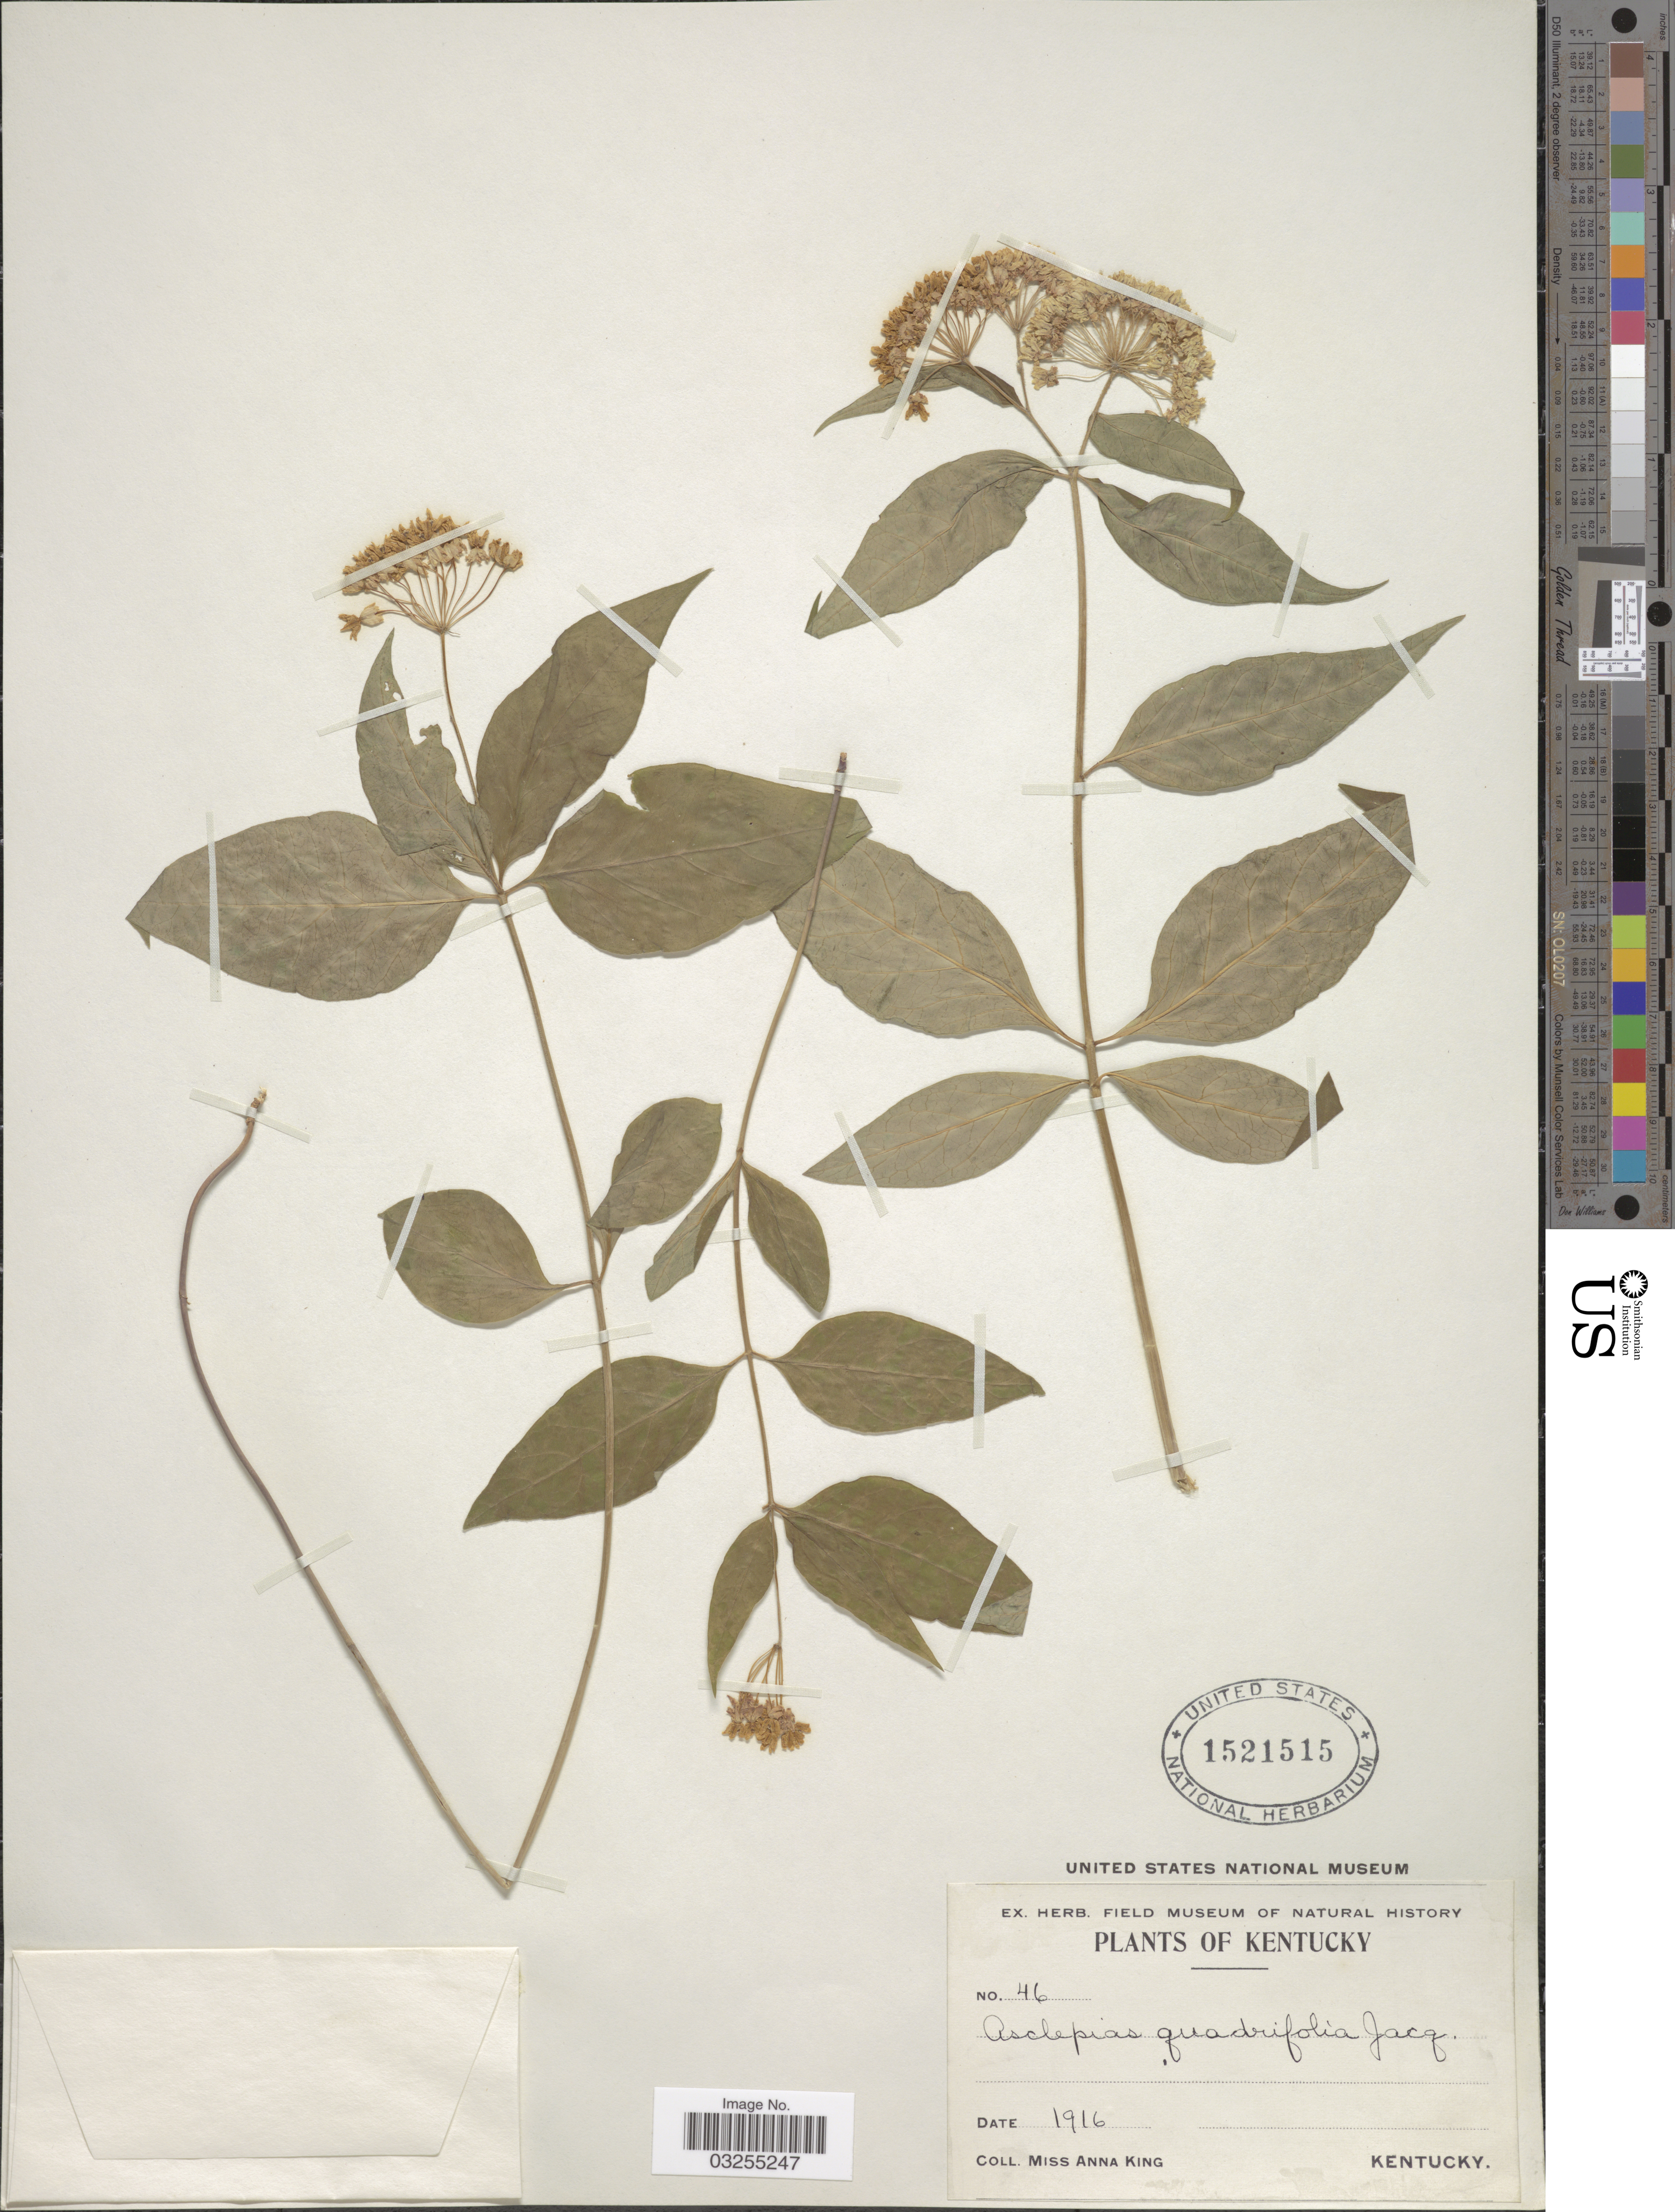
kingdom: Plantae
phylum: Tracheophyta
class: Magnoliopsida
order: Gentianales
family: Apocynaceae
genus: Asclepias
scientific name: Asclepias quadrifolia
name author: Jacq.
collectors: A. King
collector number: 46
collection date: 1916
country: United States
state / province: Kentucky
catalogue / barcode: US 1521515